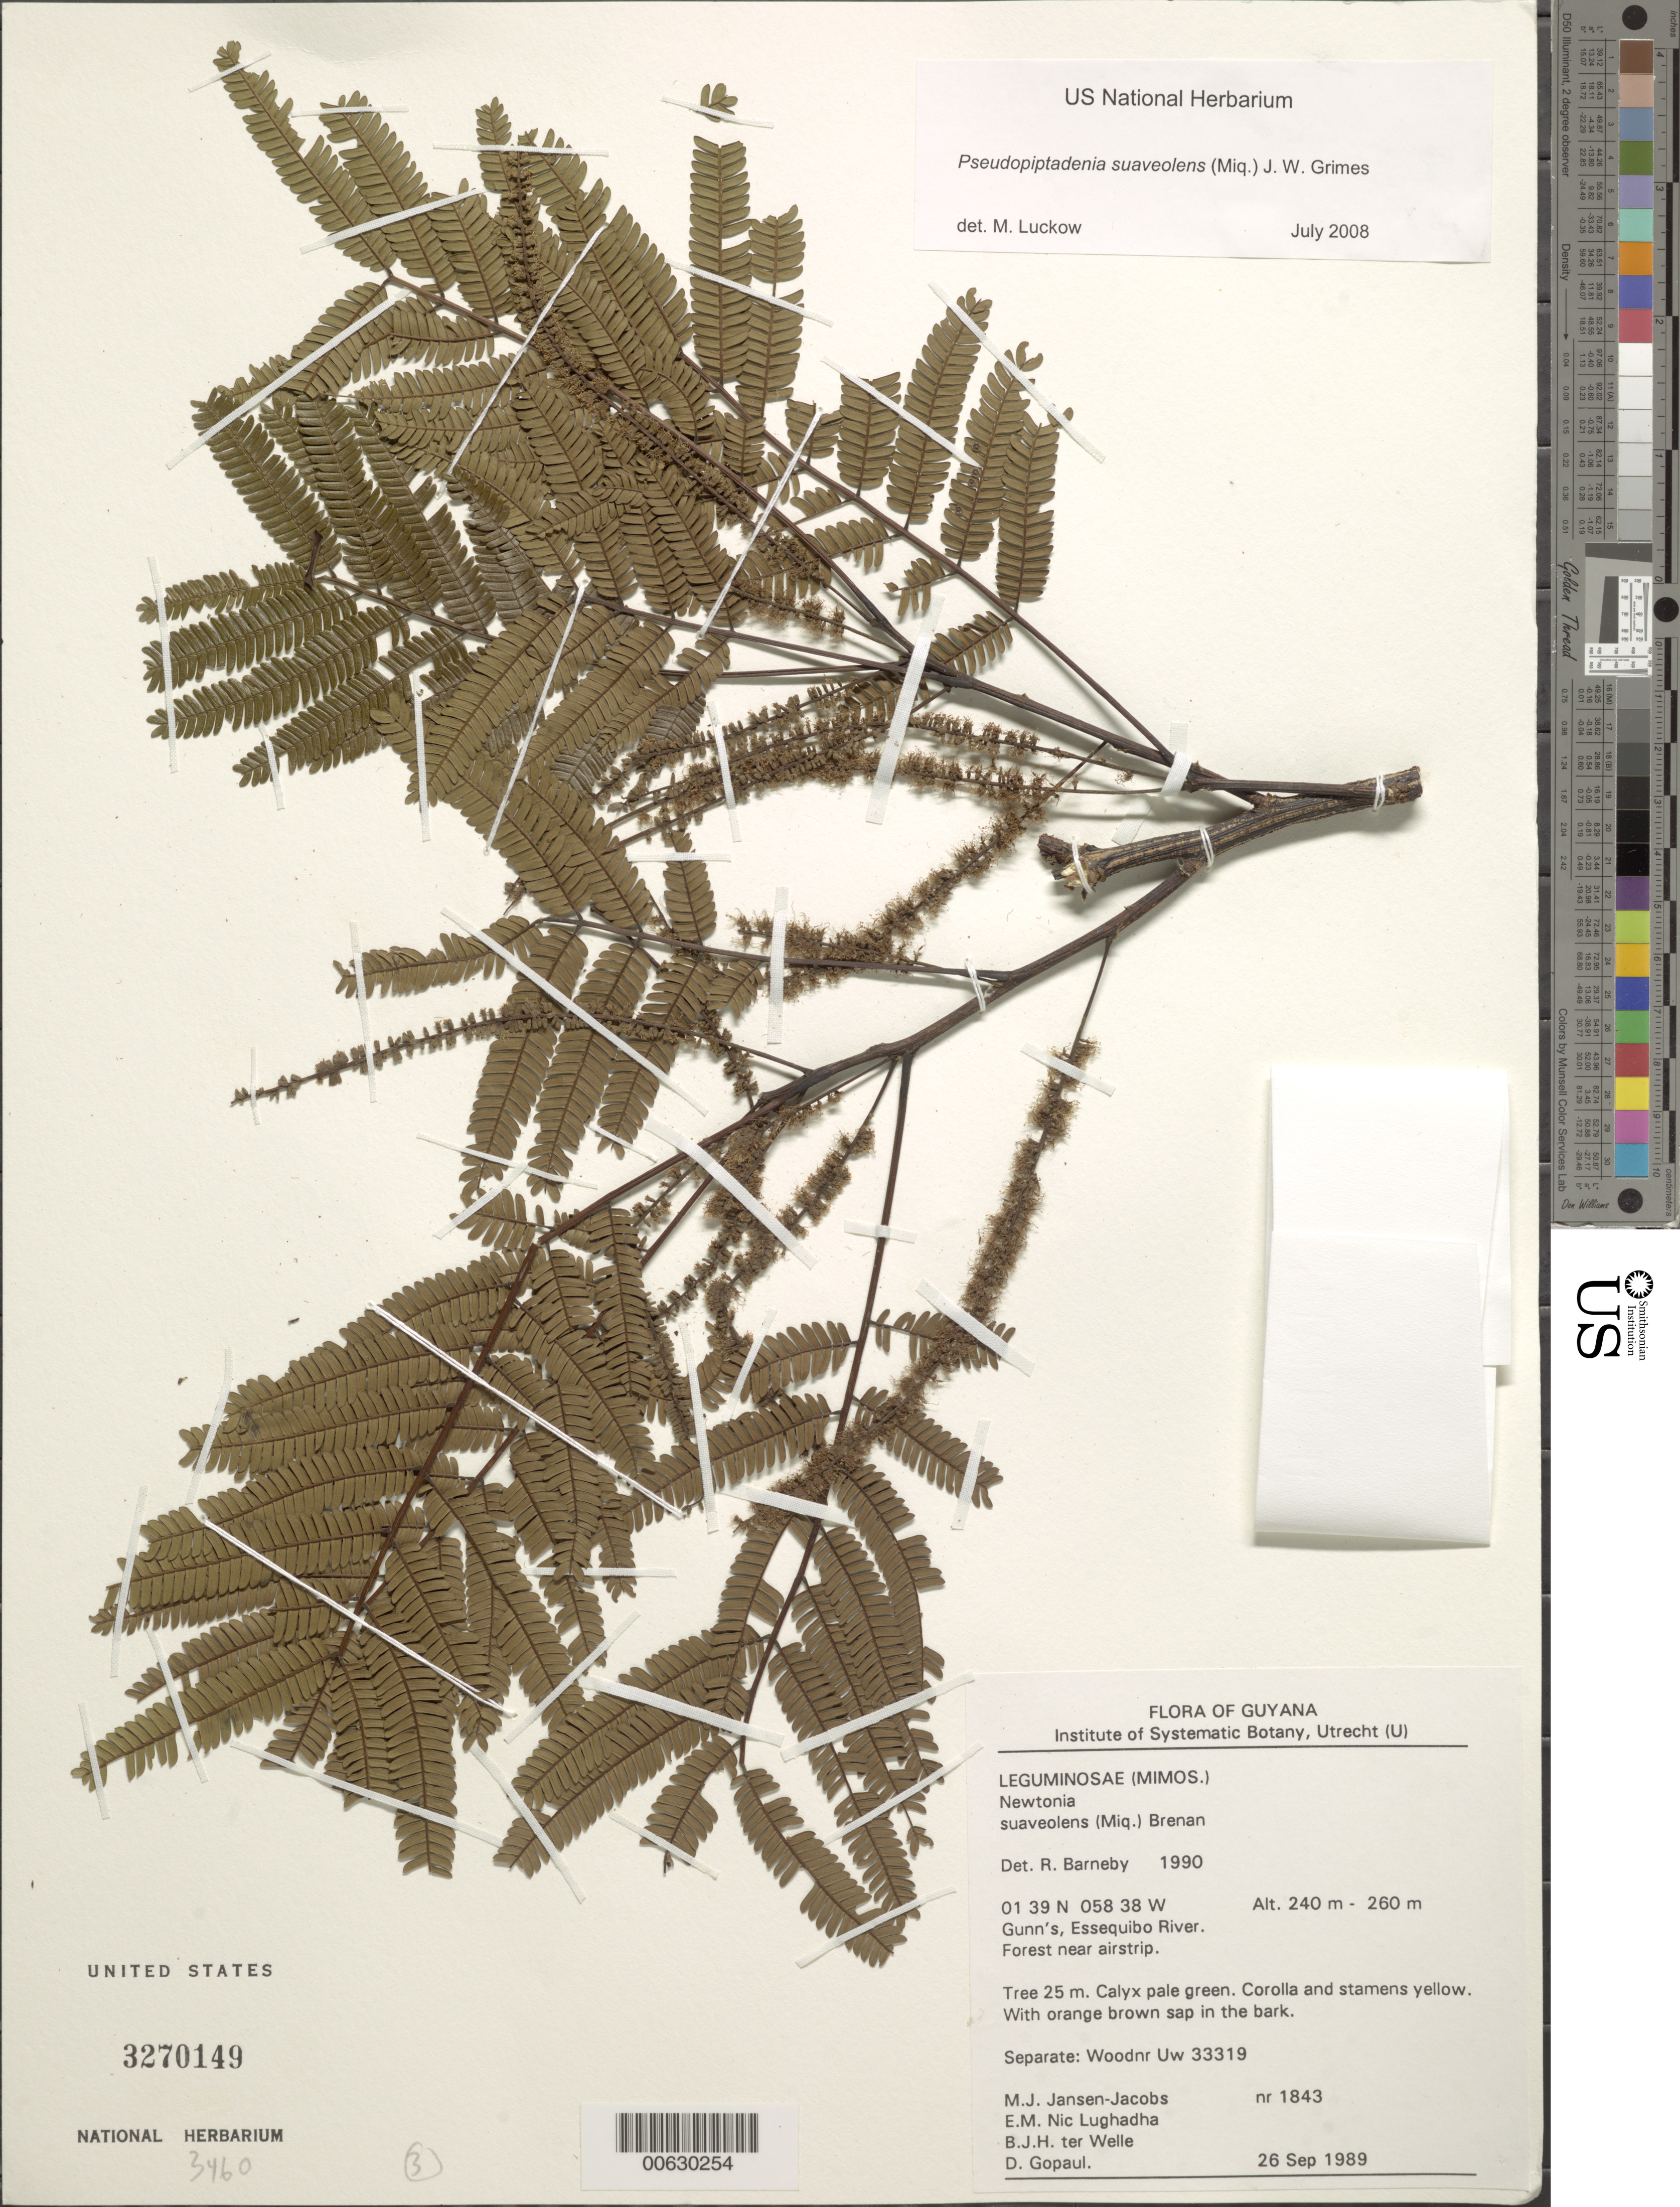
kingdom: Plantae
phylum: Tracheophyta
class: Magnoliopsida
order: Fabales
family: Fabaceae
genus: Marlimorimia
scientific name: Marlimorimia psilostachya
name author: (DC.) L.P. Queiroz & Marc.F. Simon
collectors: M. J. Jansen-Jacobs, E. Nic Lughadha, B. ter Welle & D. Gopaul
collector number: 1843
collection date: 1989-09-26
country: Guyana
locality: Guyana, Gunn's Essequibo River, Forest near airstrip.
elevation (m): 240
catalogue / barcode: US 3270149